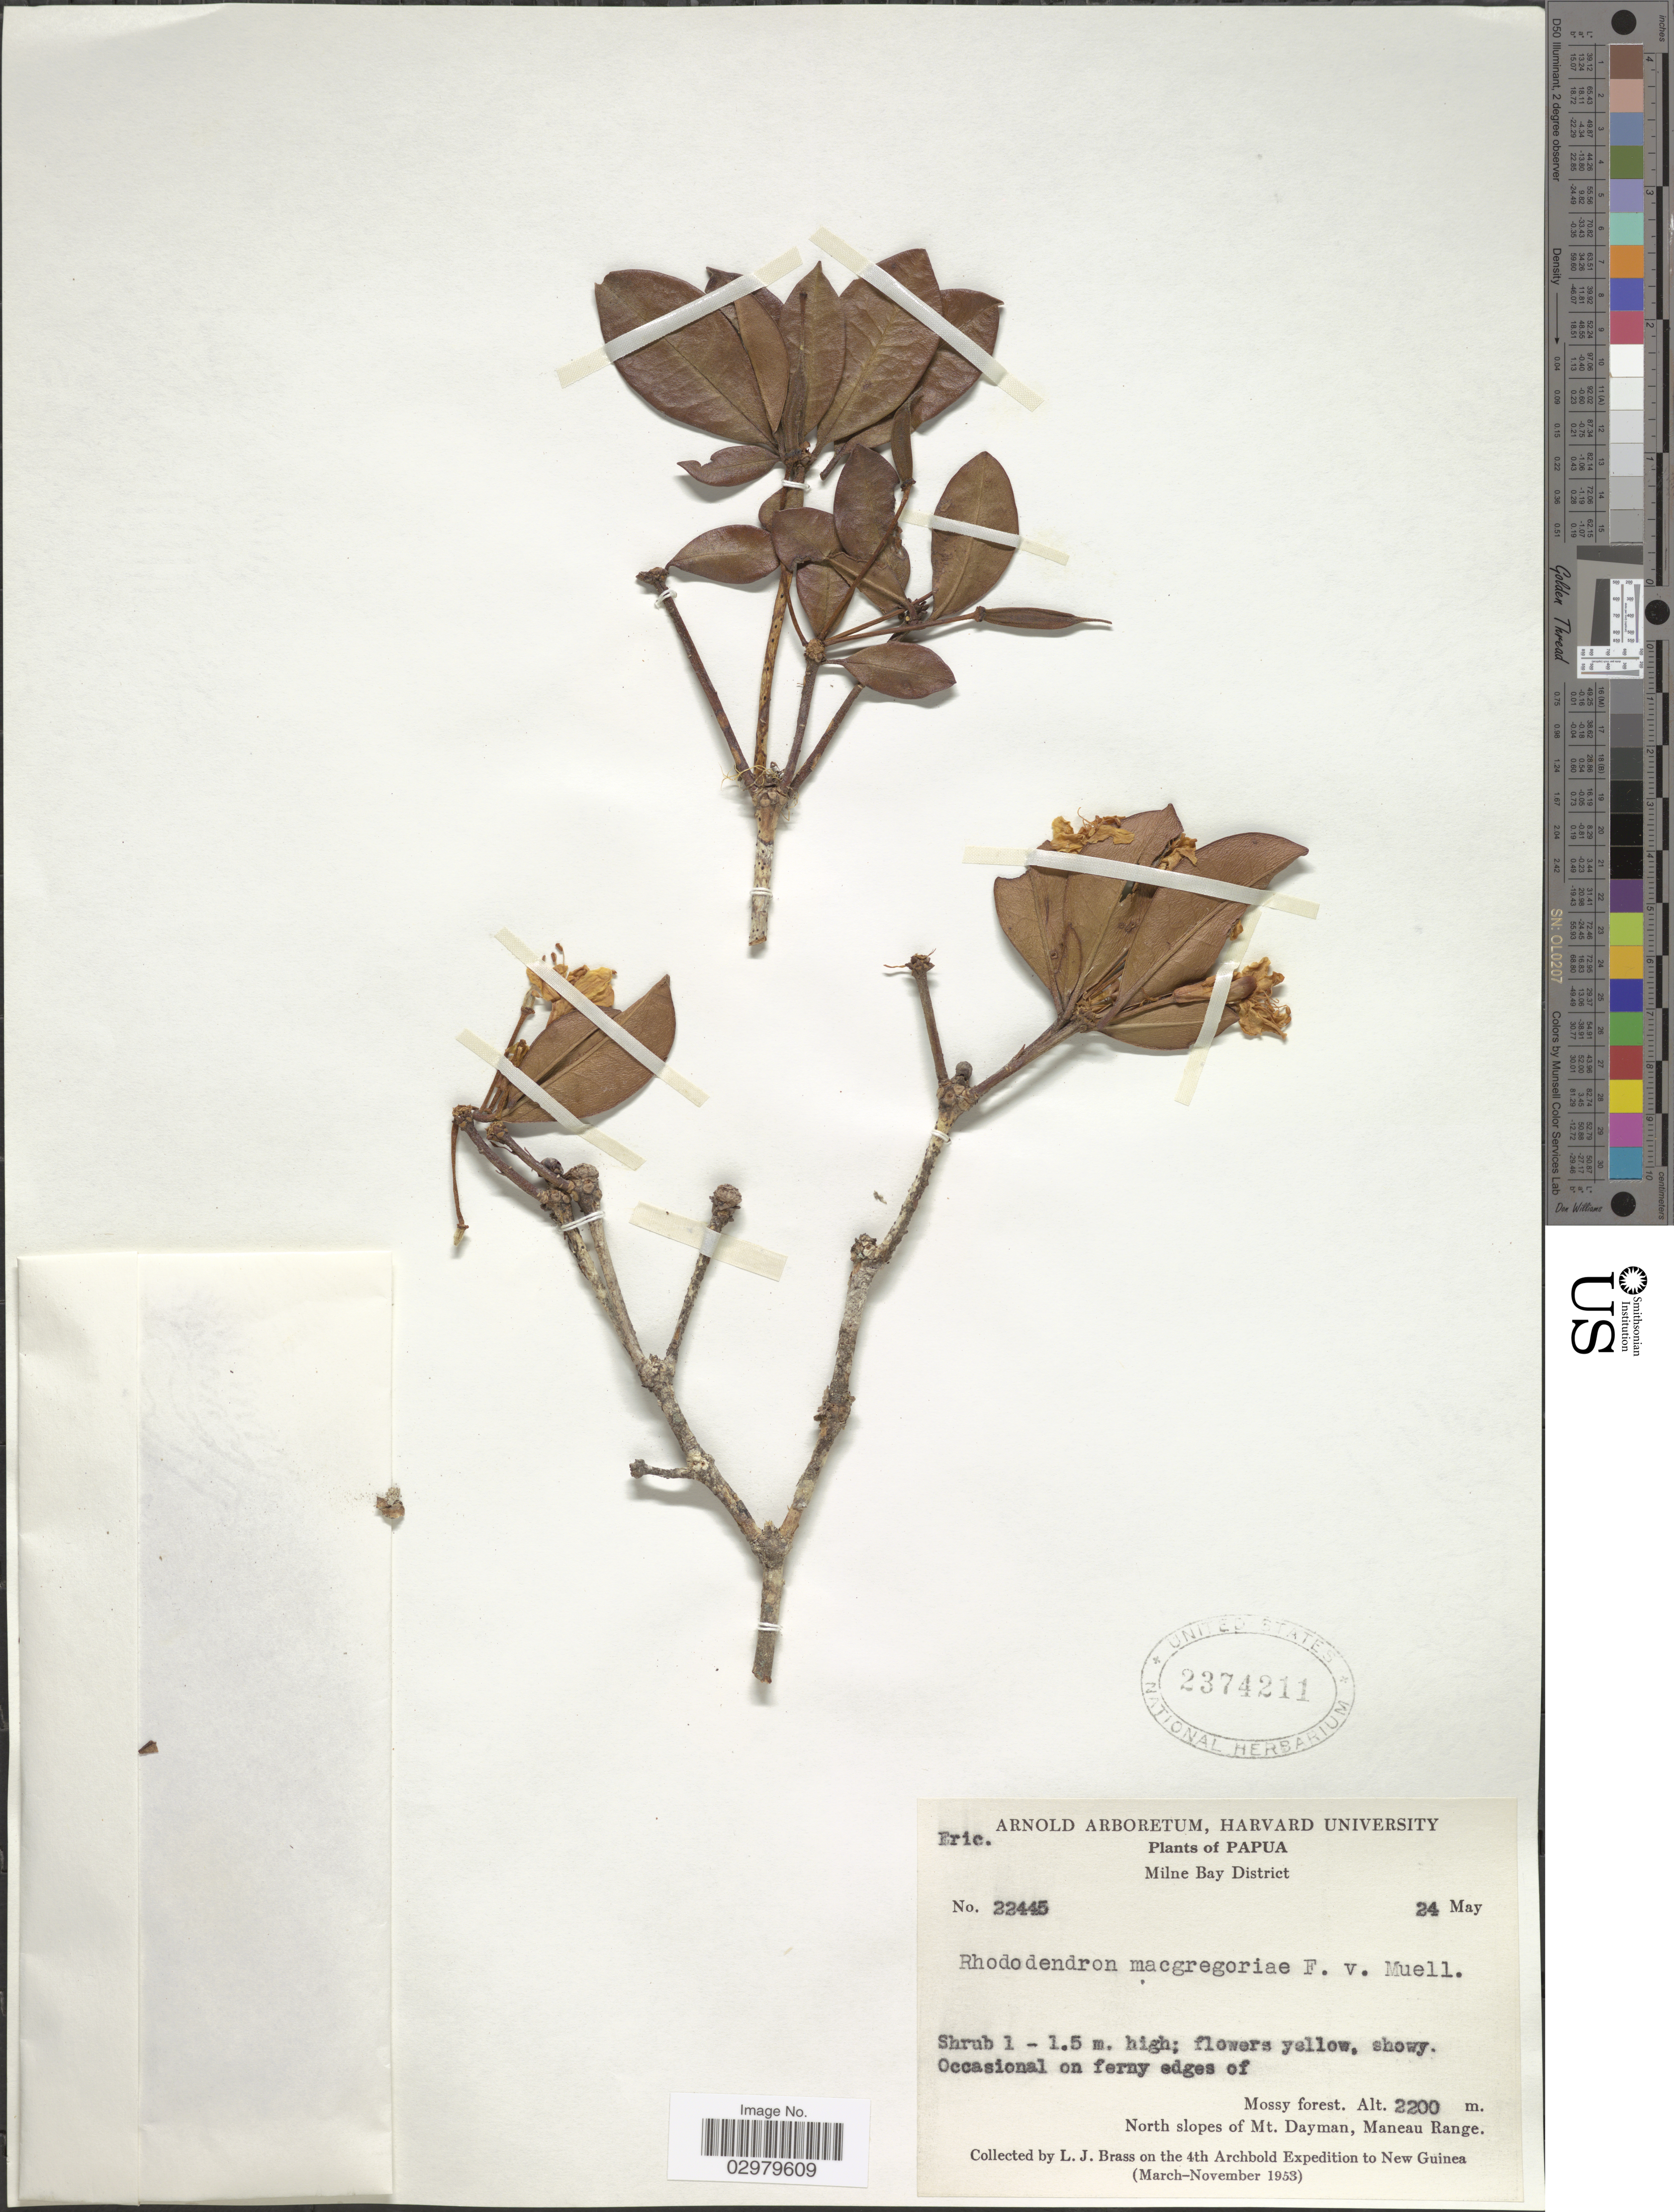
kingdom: Plantae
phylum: Tracheophyta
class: Magnoliopsida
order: Ericales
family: Ericaceae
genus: Rhododendron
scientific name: Rhododendron macgregoriae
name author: F. Muell.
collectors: L. J. Brass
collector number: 22445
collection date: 1953-05-24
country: Papua New Guinea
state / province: Milne Bay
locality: Papua. Milne Bay District Mossy forest. North slopes of Mt. Dayman, Maneau Range. New Guinea.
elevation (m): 2200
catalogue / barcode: US 2374211